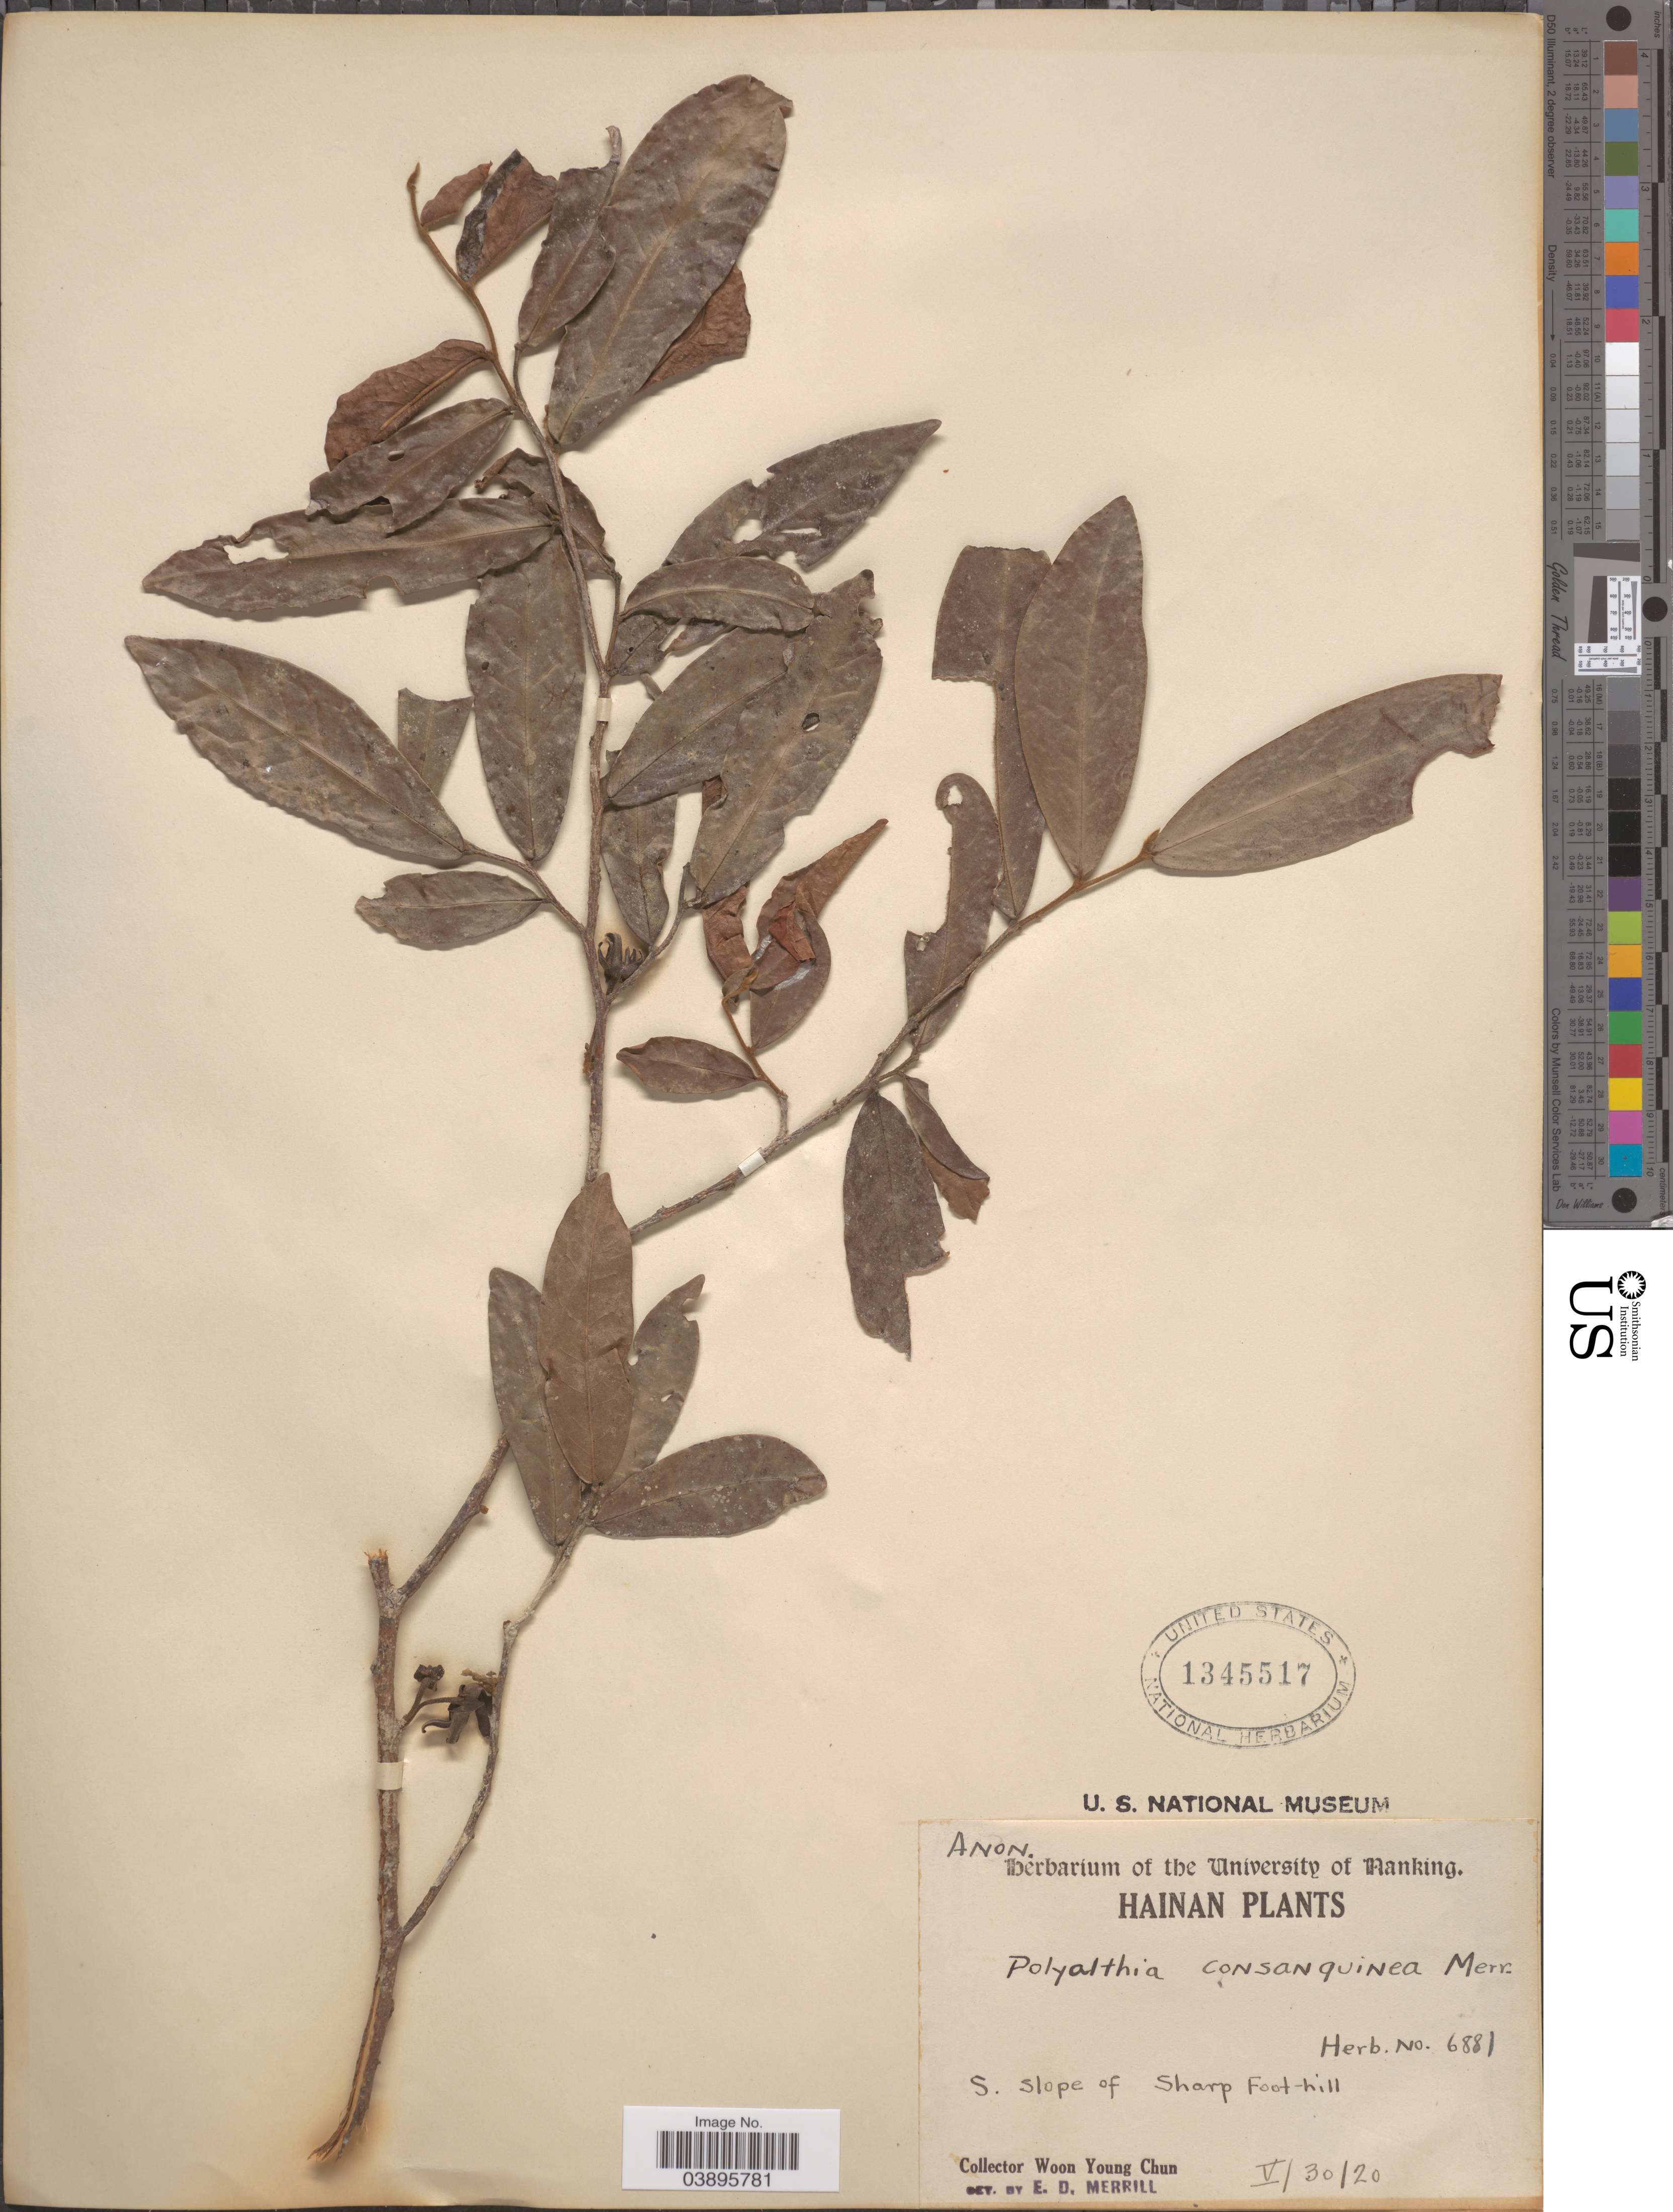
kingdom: Plantae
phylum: Tracheophyta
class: Magnoliopsida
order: Magnoliales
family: Annonaceae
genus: Polyalthia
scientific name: Polyalthia consanguinea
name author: Merr.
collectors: W. Y. Chun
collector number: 6881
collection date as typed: Transcribed d/m/y: 30/5/20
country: China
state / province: Hainan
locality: S. slope of Sharp Foot-hill.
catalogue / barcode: US 1345517